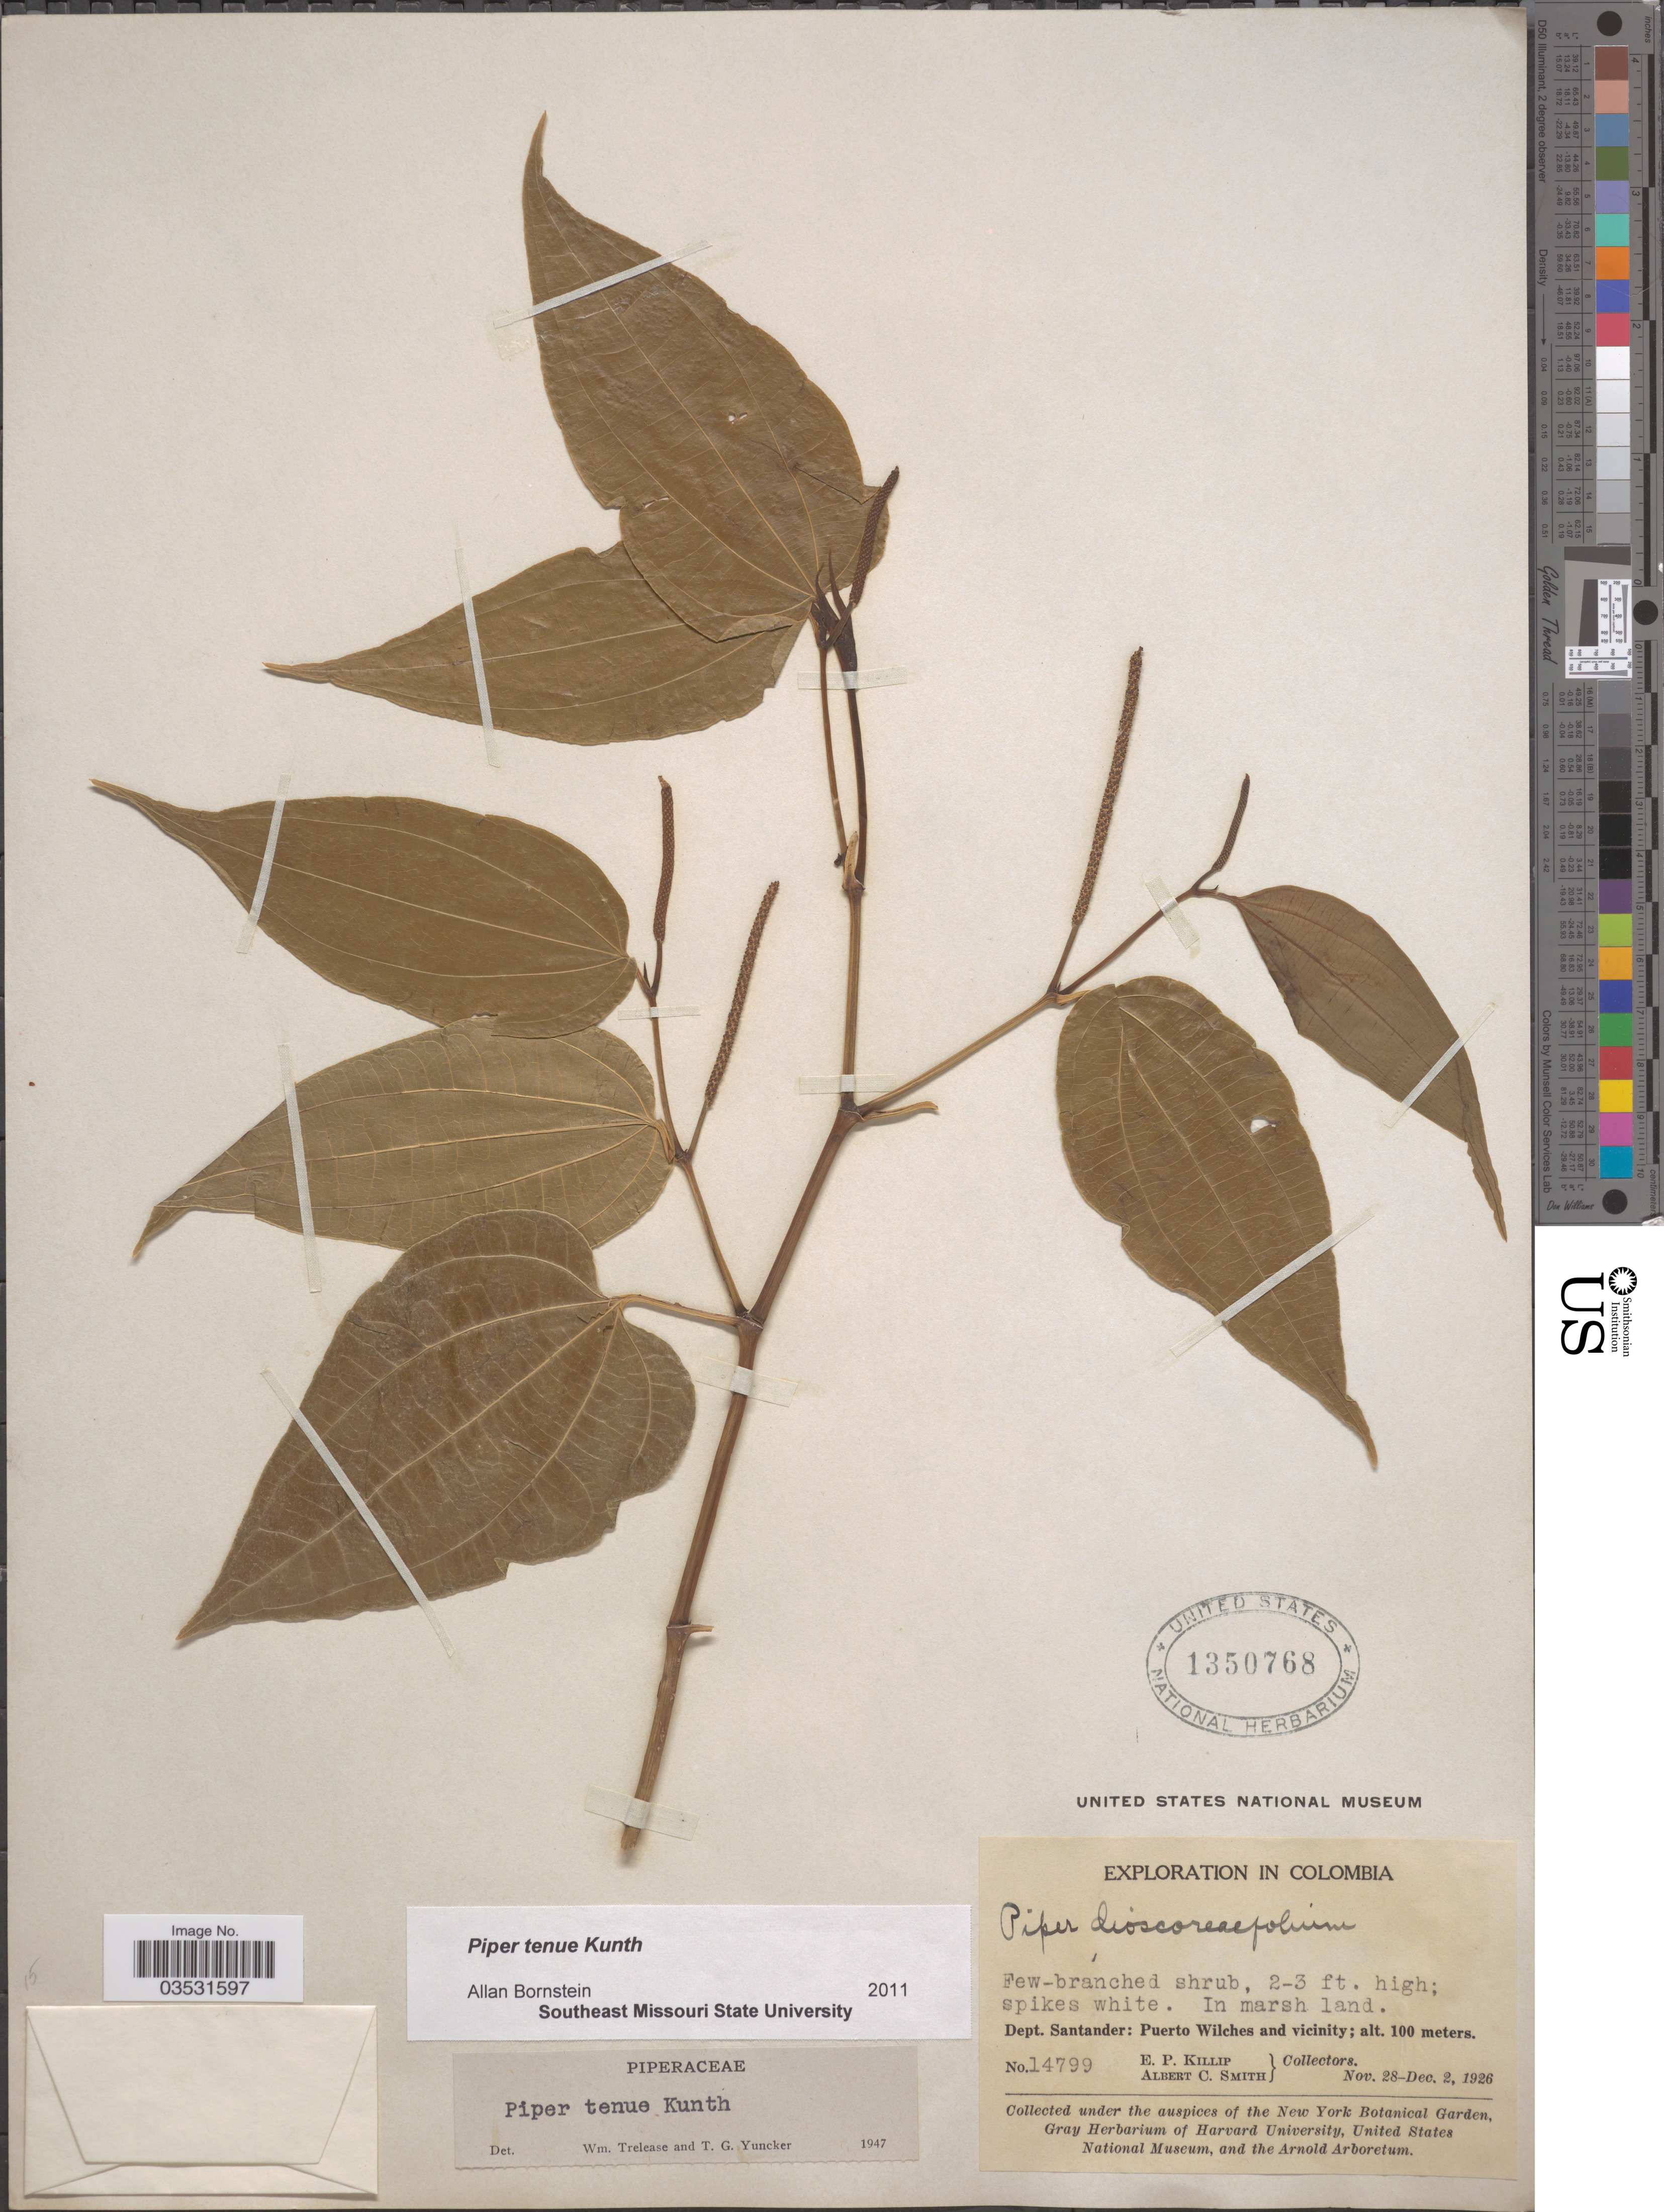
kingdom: Plantae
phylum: Tracheophyta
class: Magnoliopsida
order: Piperales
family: Piperaceae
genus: Piper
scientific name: Piper tenue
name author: Kunth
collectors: E. P. Killip & A. C. Smith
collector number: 14799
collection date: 1926-11-28/1926-12-02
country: Colombia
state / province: Santander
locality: Dept. Santander: Puerto Wilches and vicinity.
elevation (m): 100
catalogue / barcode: US 1350768